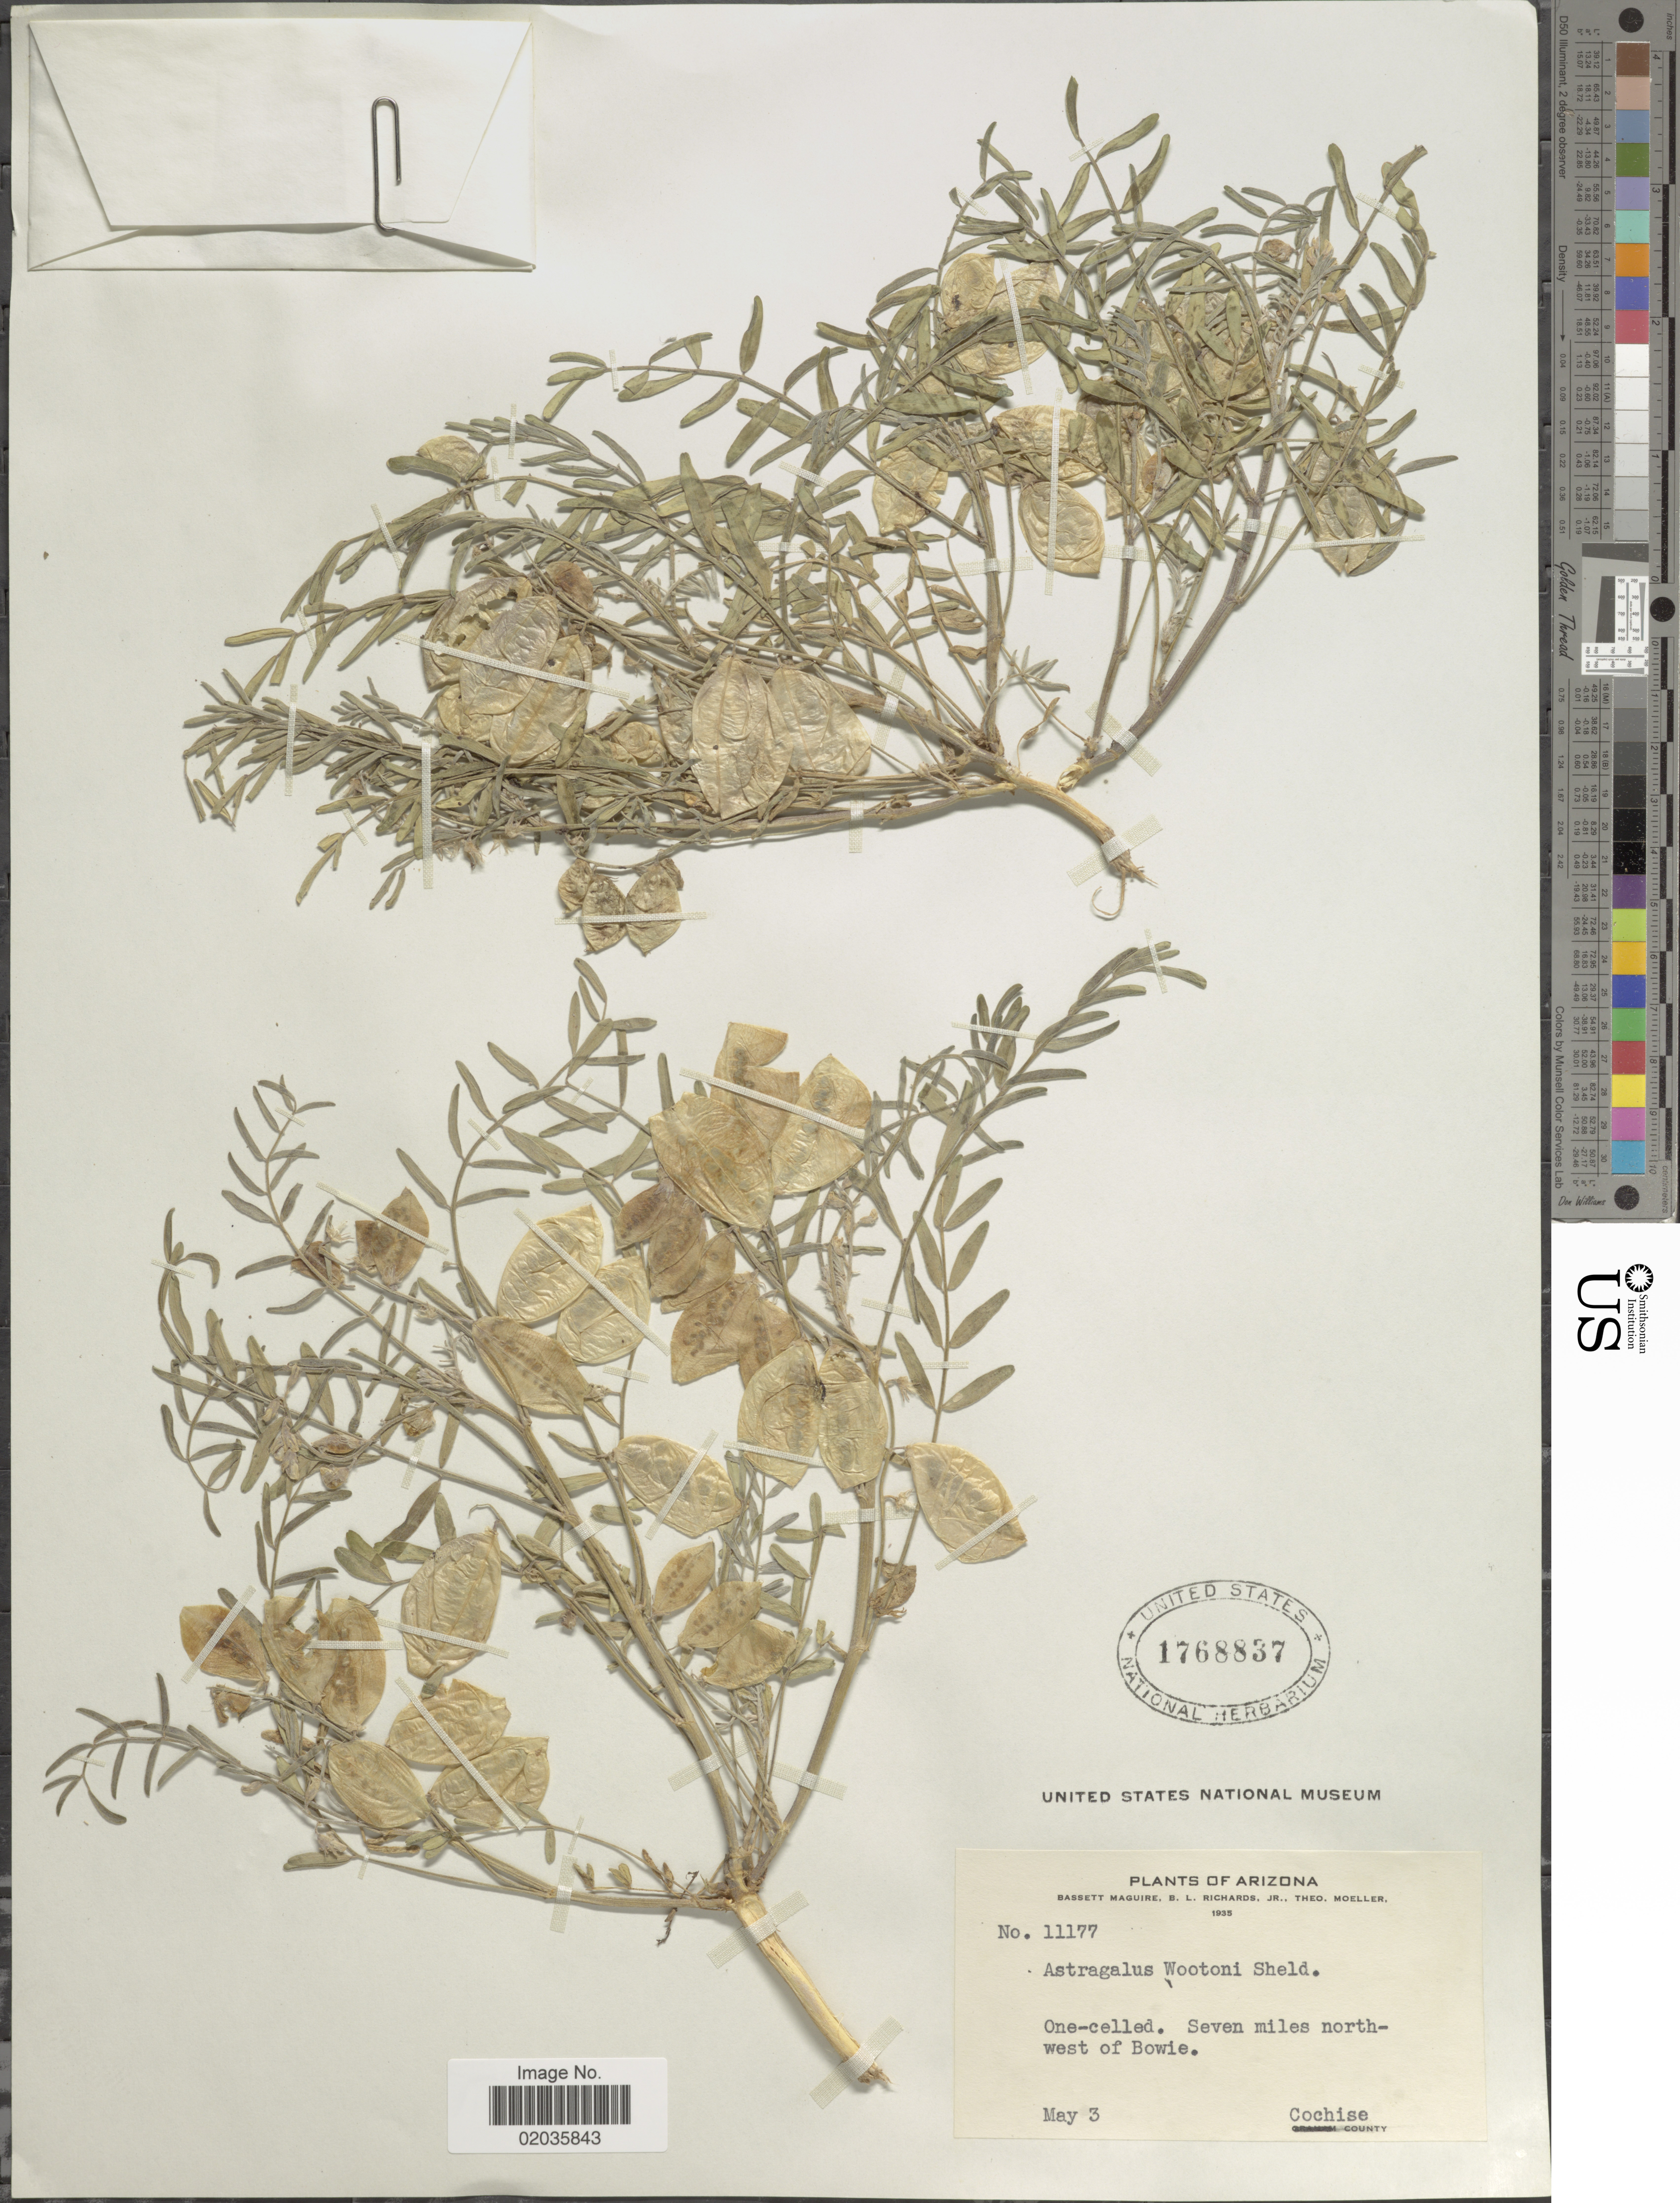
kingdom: Plantae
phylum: Tracheophyta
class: Magnoliopsida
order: Fabales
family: Fabaceae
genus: Astragalus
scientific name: Astragalus wootonii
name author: E. Sheld.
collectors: B. Maguire, B. Richards & T. Moeller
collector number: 11177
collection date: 1935-05-03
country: United States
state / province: Arizona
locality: Seven miles north-west of Bowie, Cochise County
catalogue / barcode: US 1768837